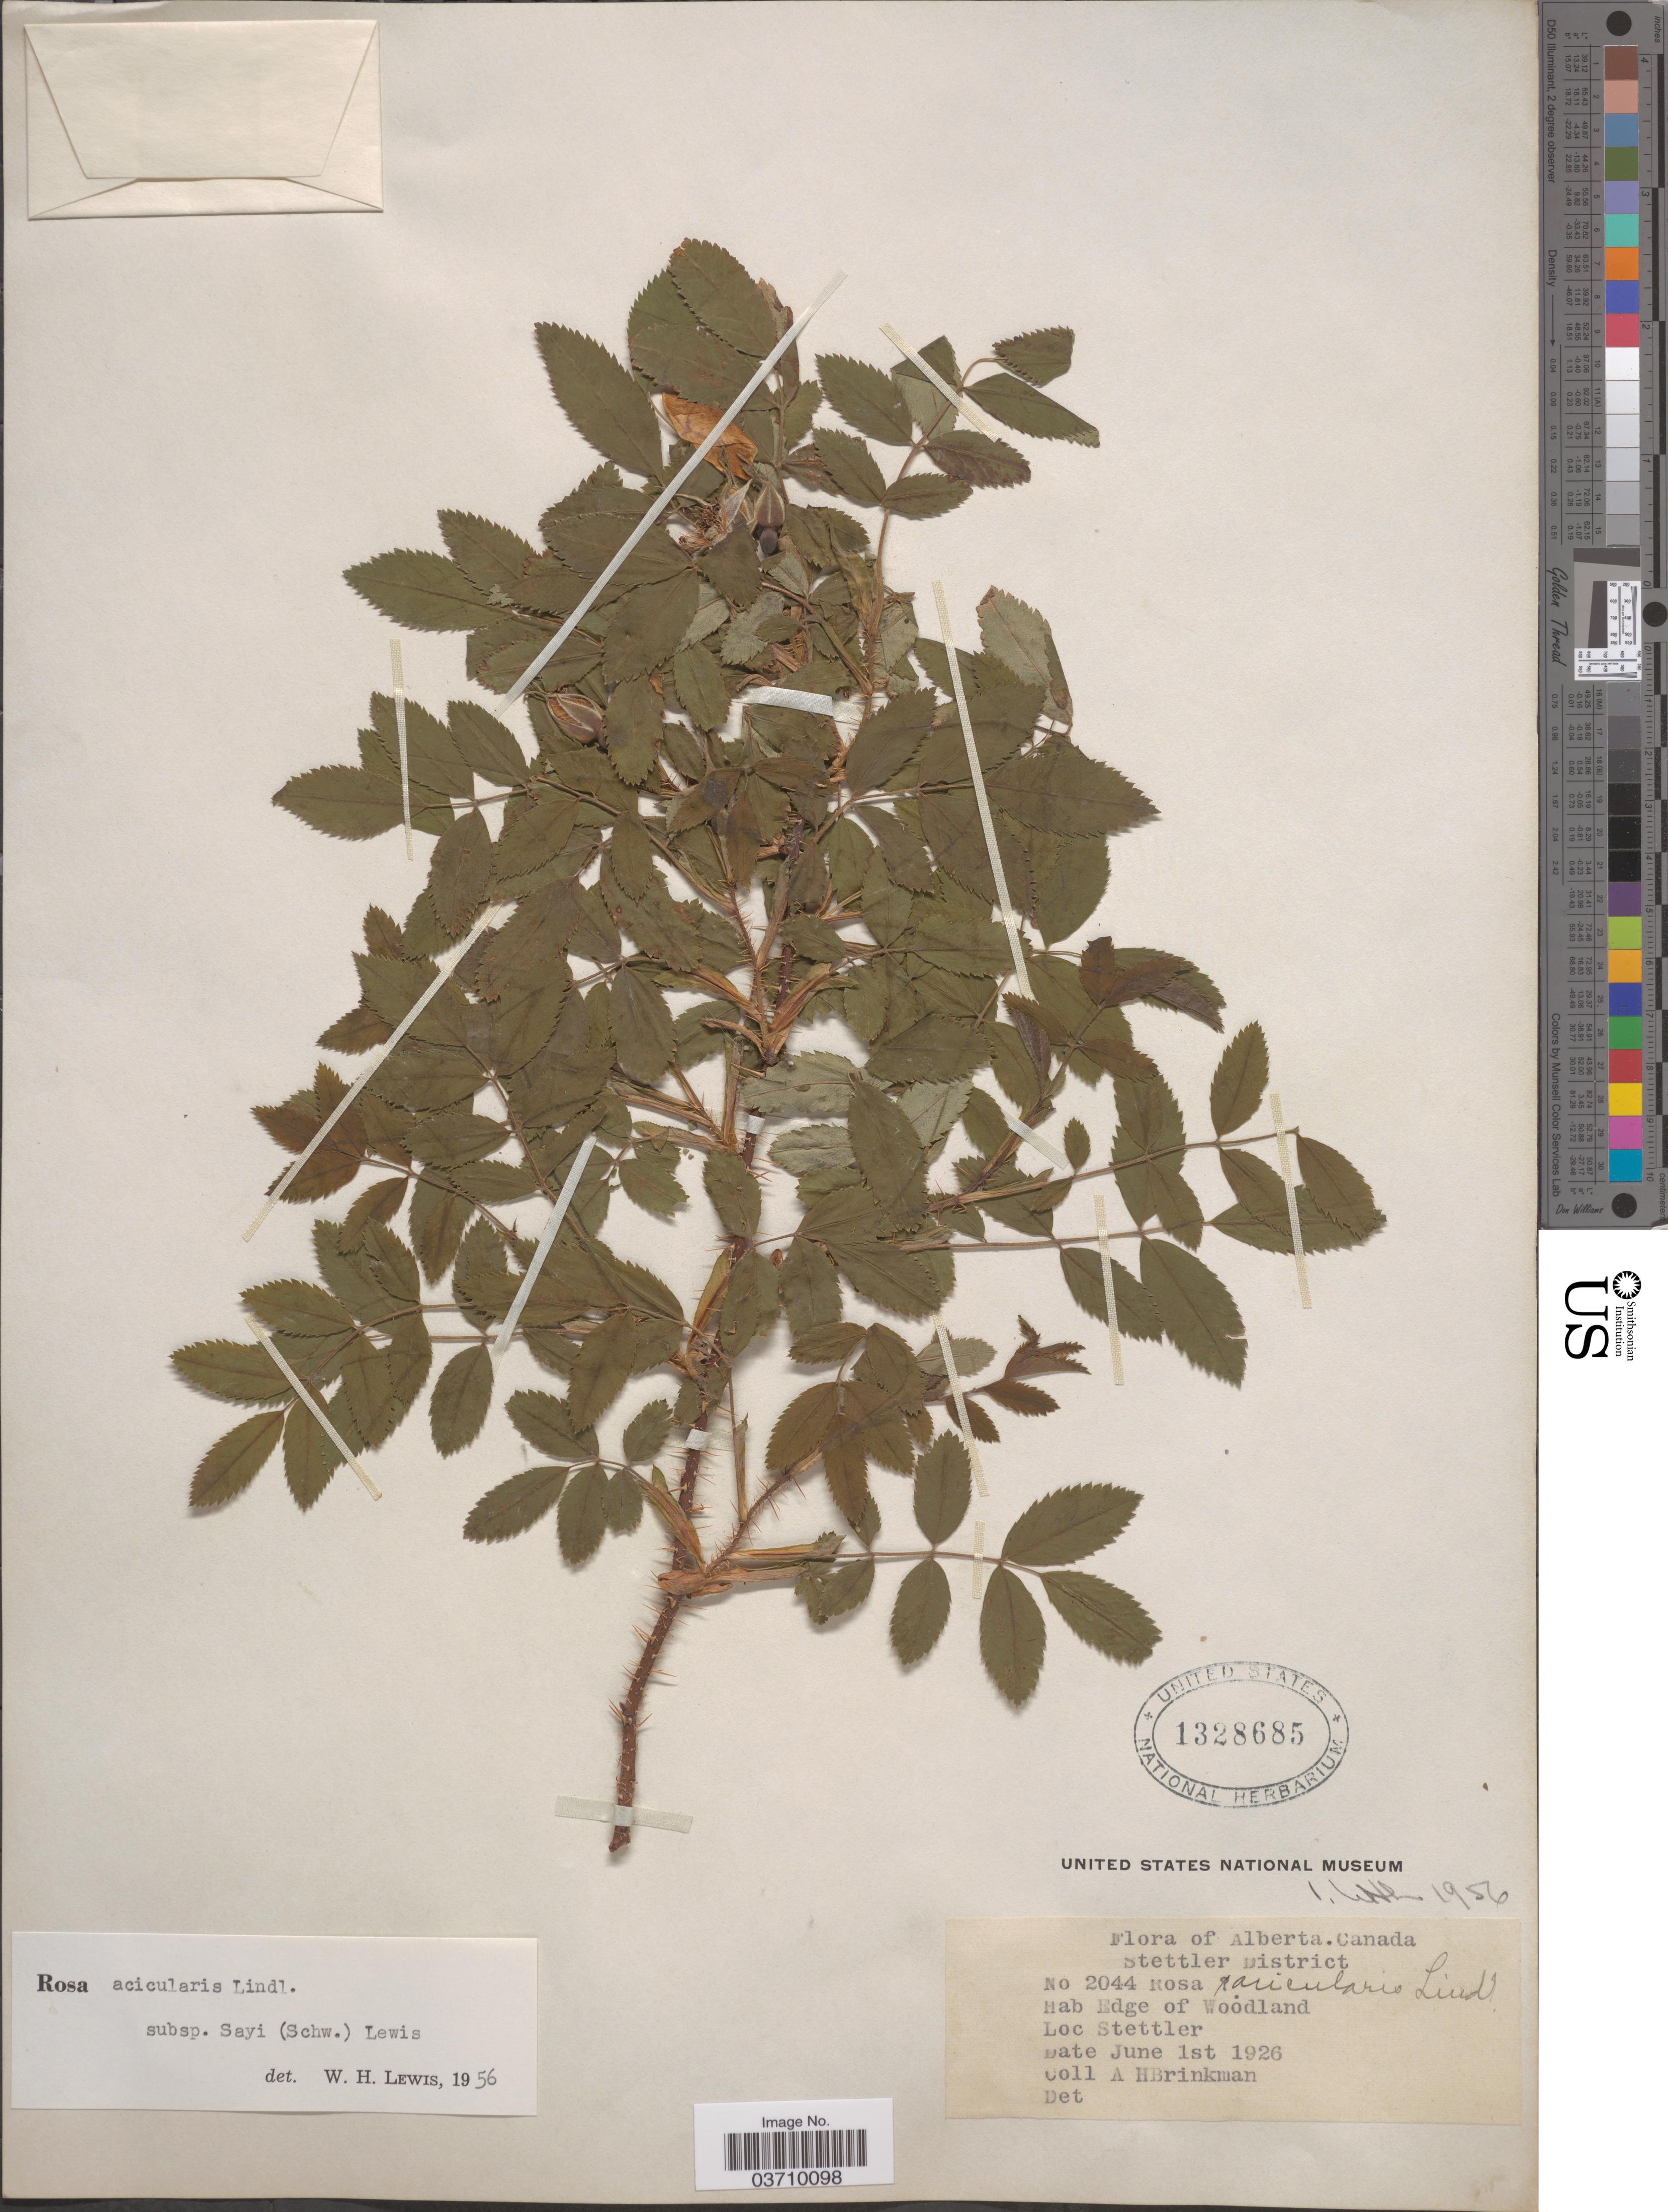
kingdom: Plantae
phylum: Tracheophyta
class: Magnoliopsida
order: Rosales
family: Rosaceae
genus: Rosa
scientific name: Rosa acicularis var. sayi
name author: (Schwein.) Rehder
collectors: A. Brinkman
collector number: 2044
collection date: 1926-06-01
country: Canada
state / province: Alberta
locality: Stettler District. Edge of Woodland. Stettler.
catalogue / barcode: US 1328685